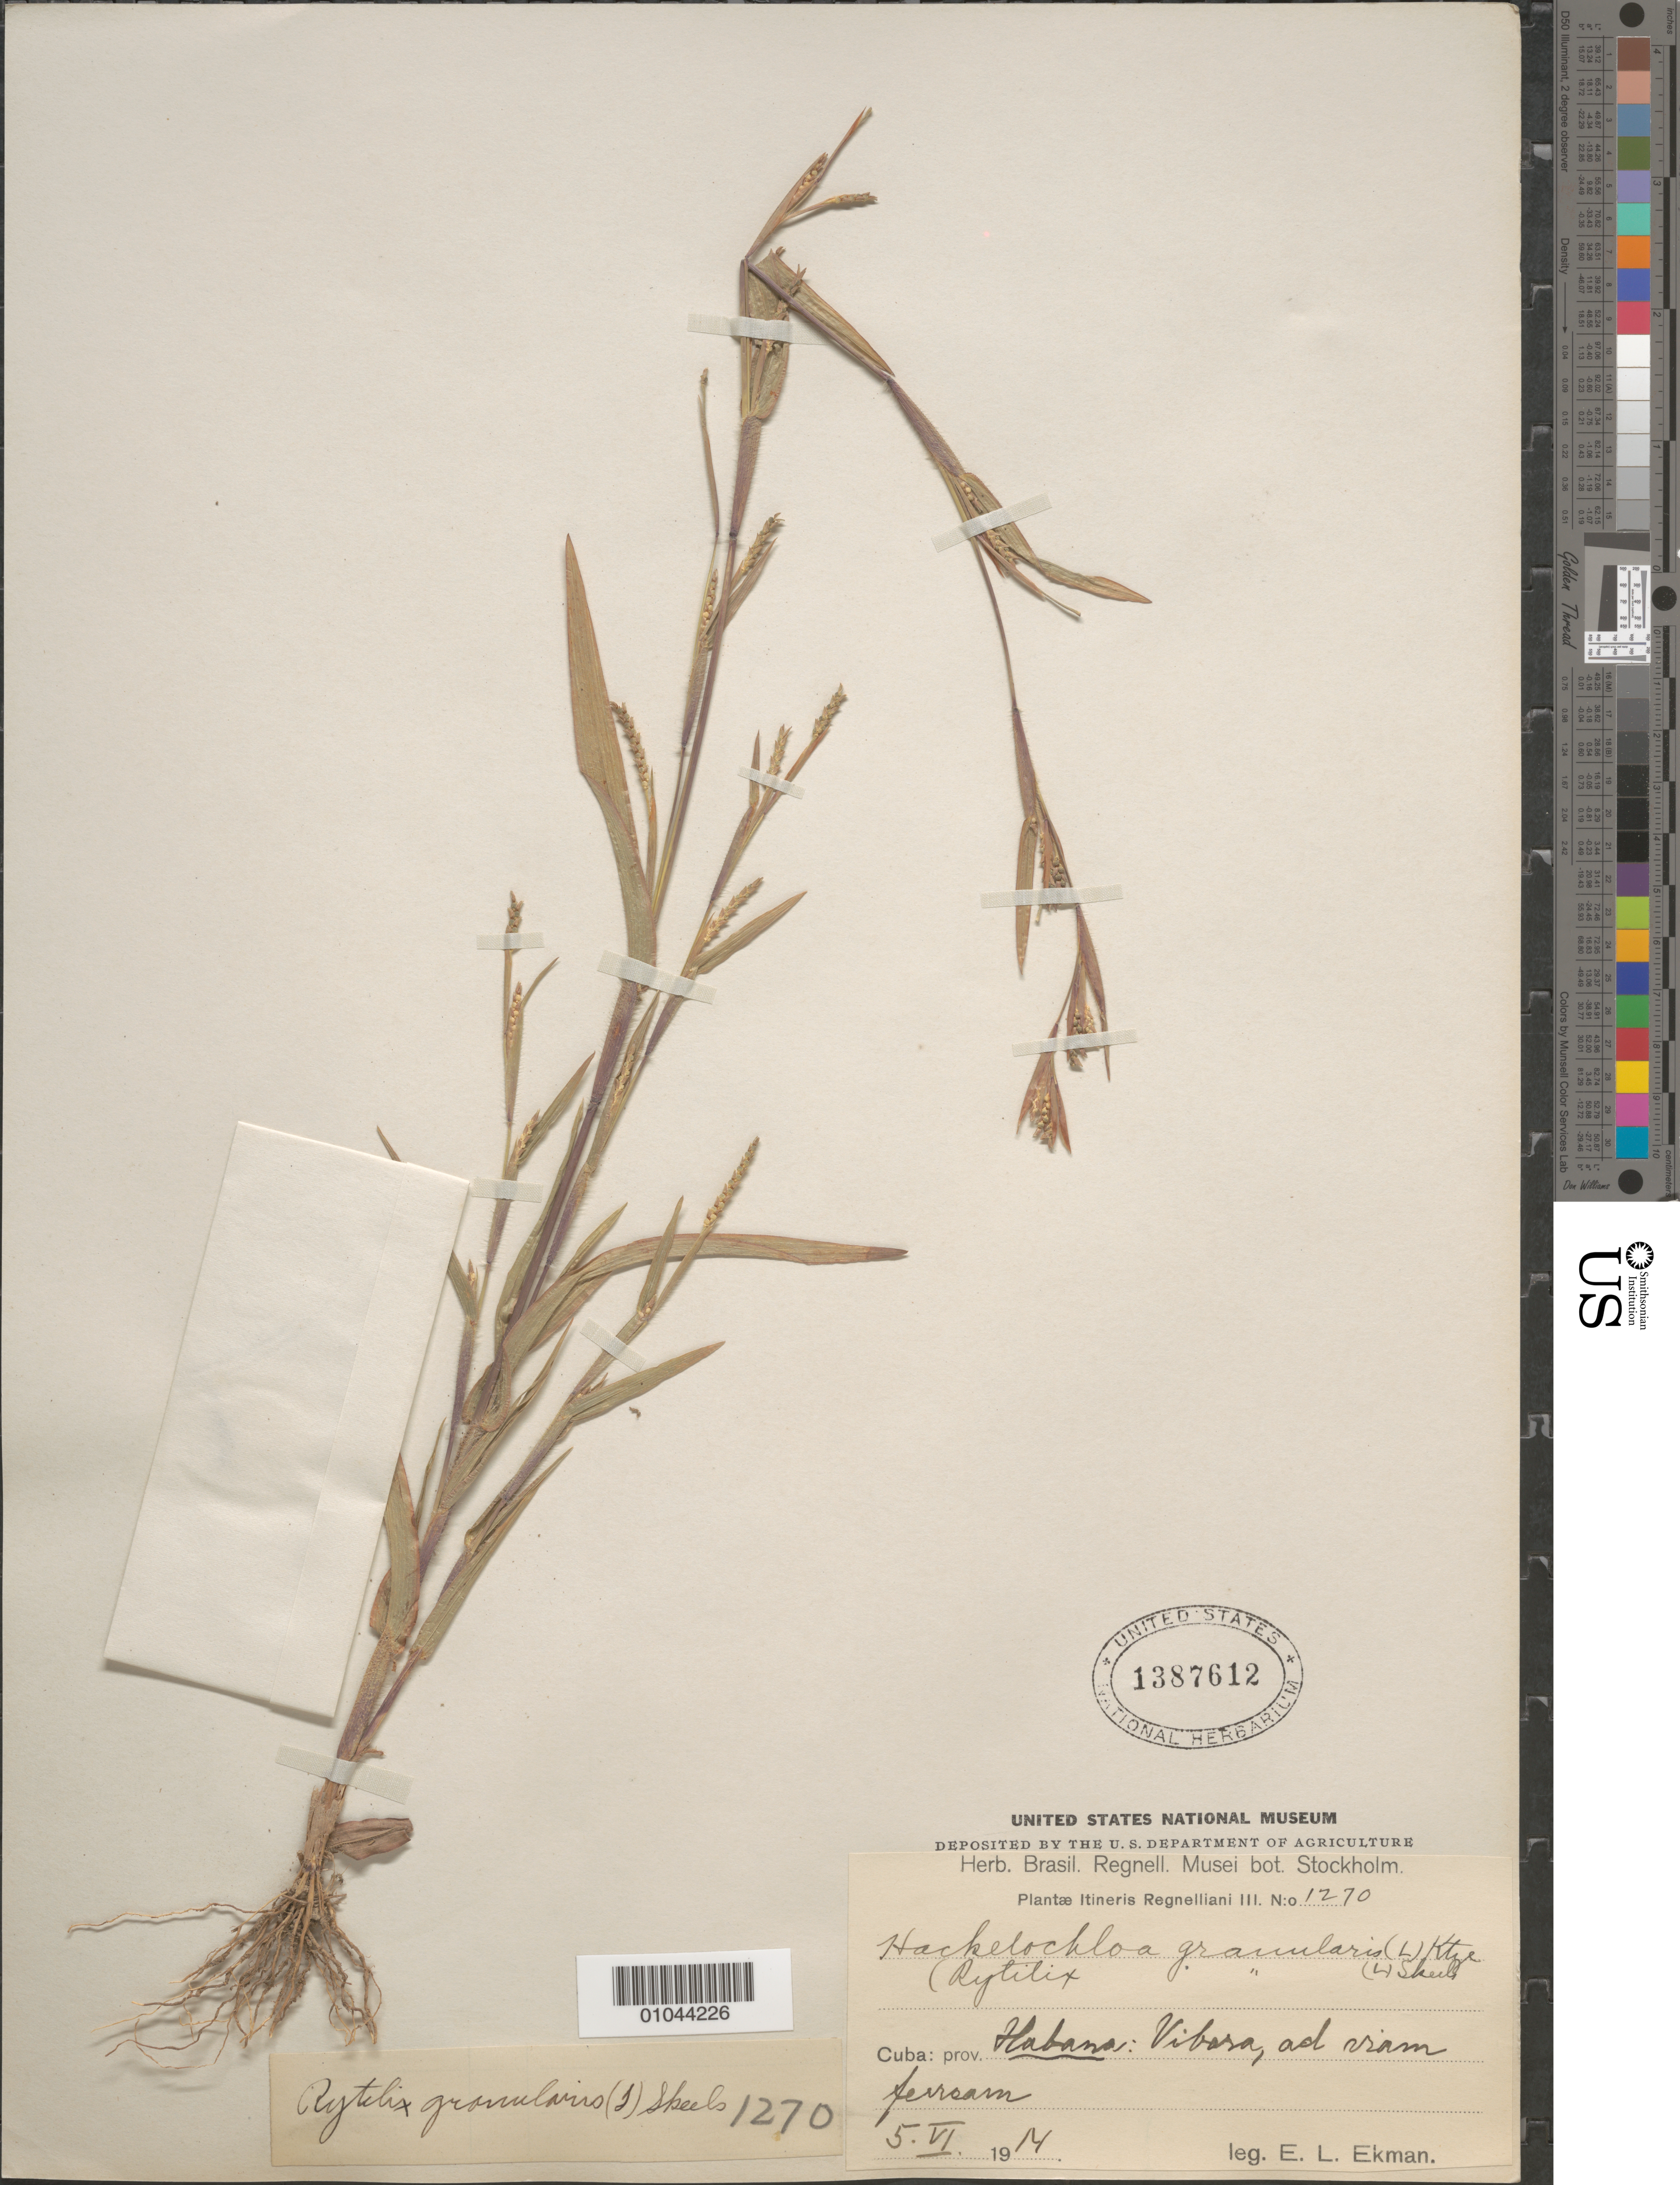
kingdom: Plantae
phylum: Tracheophyta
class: Liliopsida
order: Poales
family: Poaceae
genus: Mnesithea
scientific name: Mnesithea granularis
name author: (L.) de Koning & Sosef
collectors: E. L. Ekman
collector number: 1270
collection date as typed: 05 Jun 1914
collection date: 1914-06-05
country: Cuba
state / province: La Habana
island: Cuba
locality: Vibara, ad sram ferram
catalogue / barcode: US 1387612